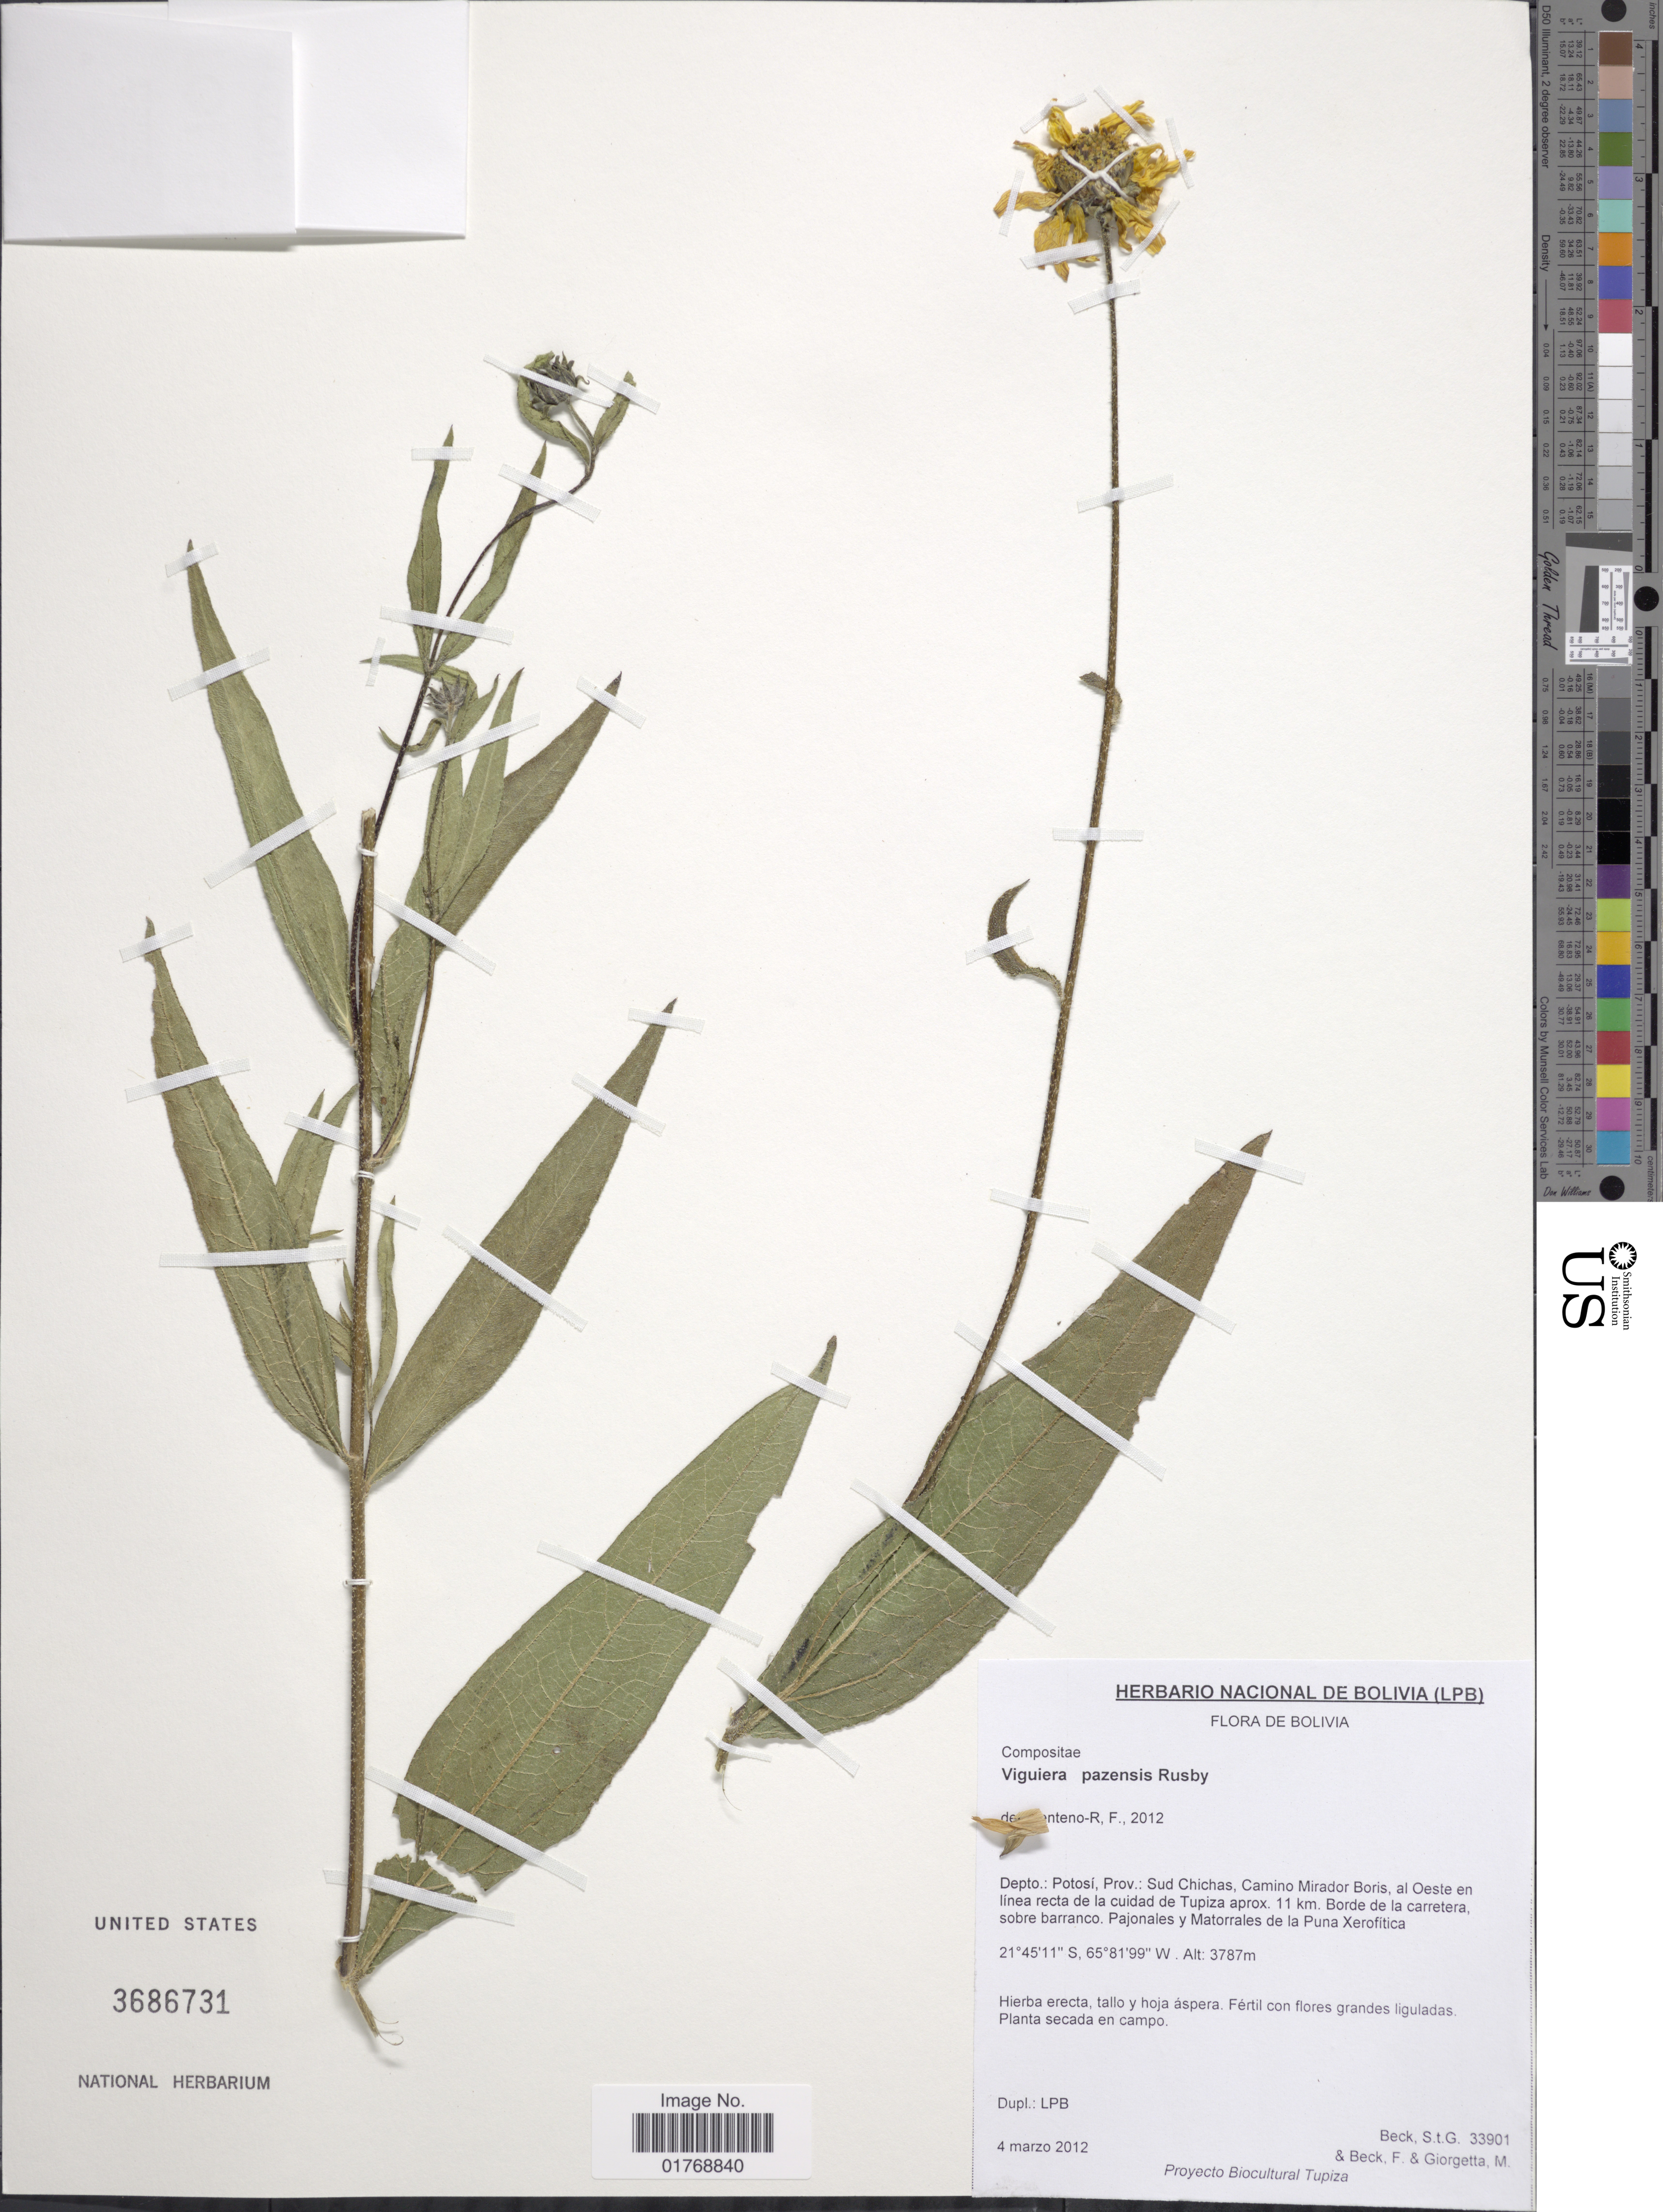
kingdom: Plantae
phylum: Tracheophyta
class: Magnoliopsida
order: Asterales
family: Asteraceae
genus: Viguiera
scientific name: Viguiera procumbens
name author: (Pers.) S.F. Blake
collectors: S. G. Beck, F. Beck & M. Giorgetta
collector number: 33901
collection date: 2012-03-04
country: Bolivia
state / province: Potosi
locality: Depto.: Potosi. Prov.: Sud Chichas, Camino Mirador Boris, al Oeste en linea recta de la ciudad de Tupiza aprox. 11 km. Borde de la carretera, sobre barranco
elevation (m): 3787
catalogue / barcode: US 3686731